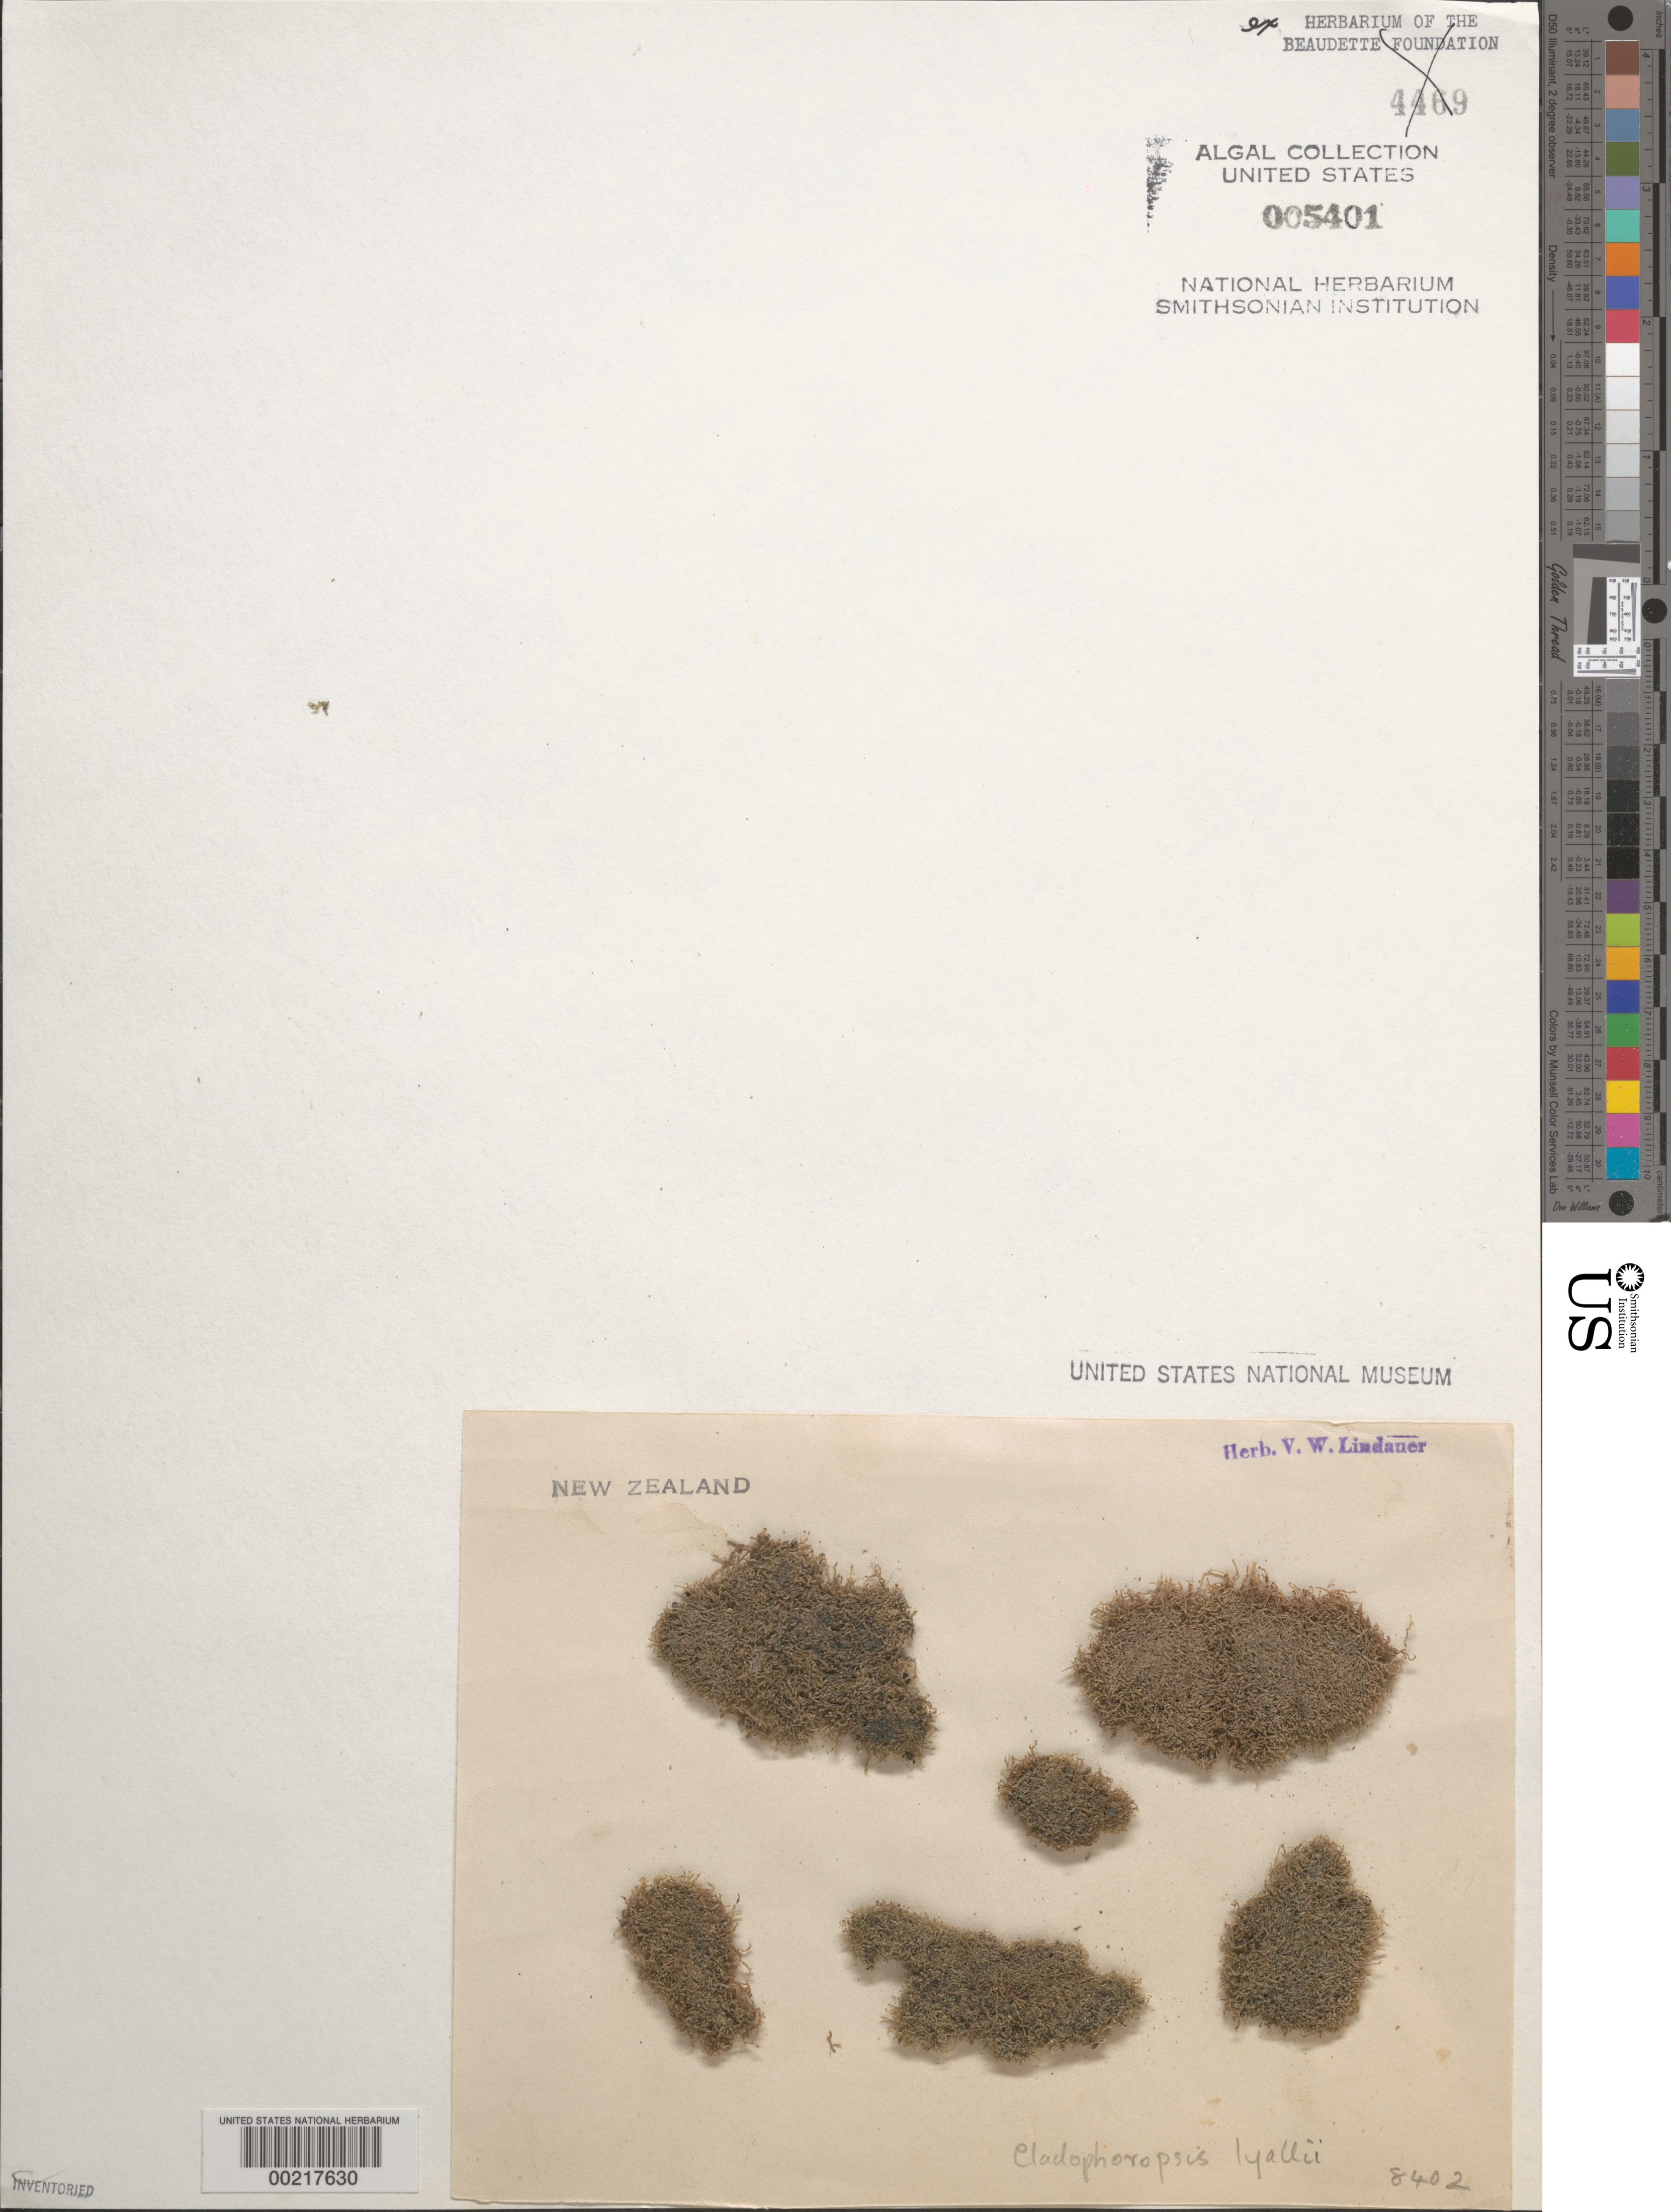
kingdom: Plantae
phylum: Chlorophyta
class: Ulvophyceae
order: Cladophorales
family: Cladophoraceae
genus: Wittrockiella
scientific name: Wittrockiella lyallii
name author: (Harvey) C. Hoek et al.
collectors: V. Lindauer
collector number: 8402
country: New Zealand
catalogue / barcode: US 5401